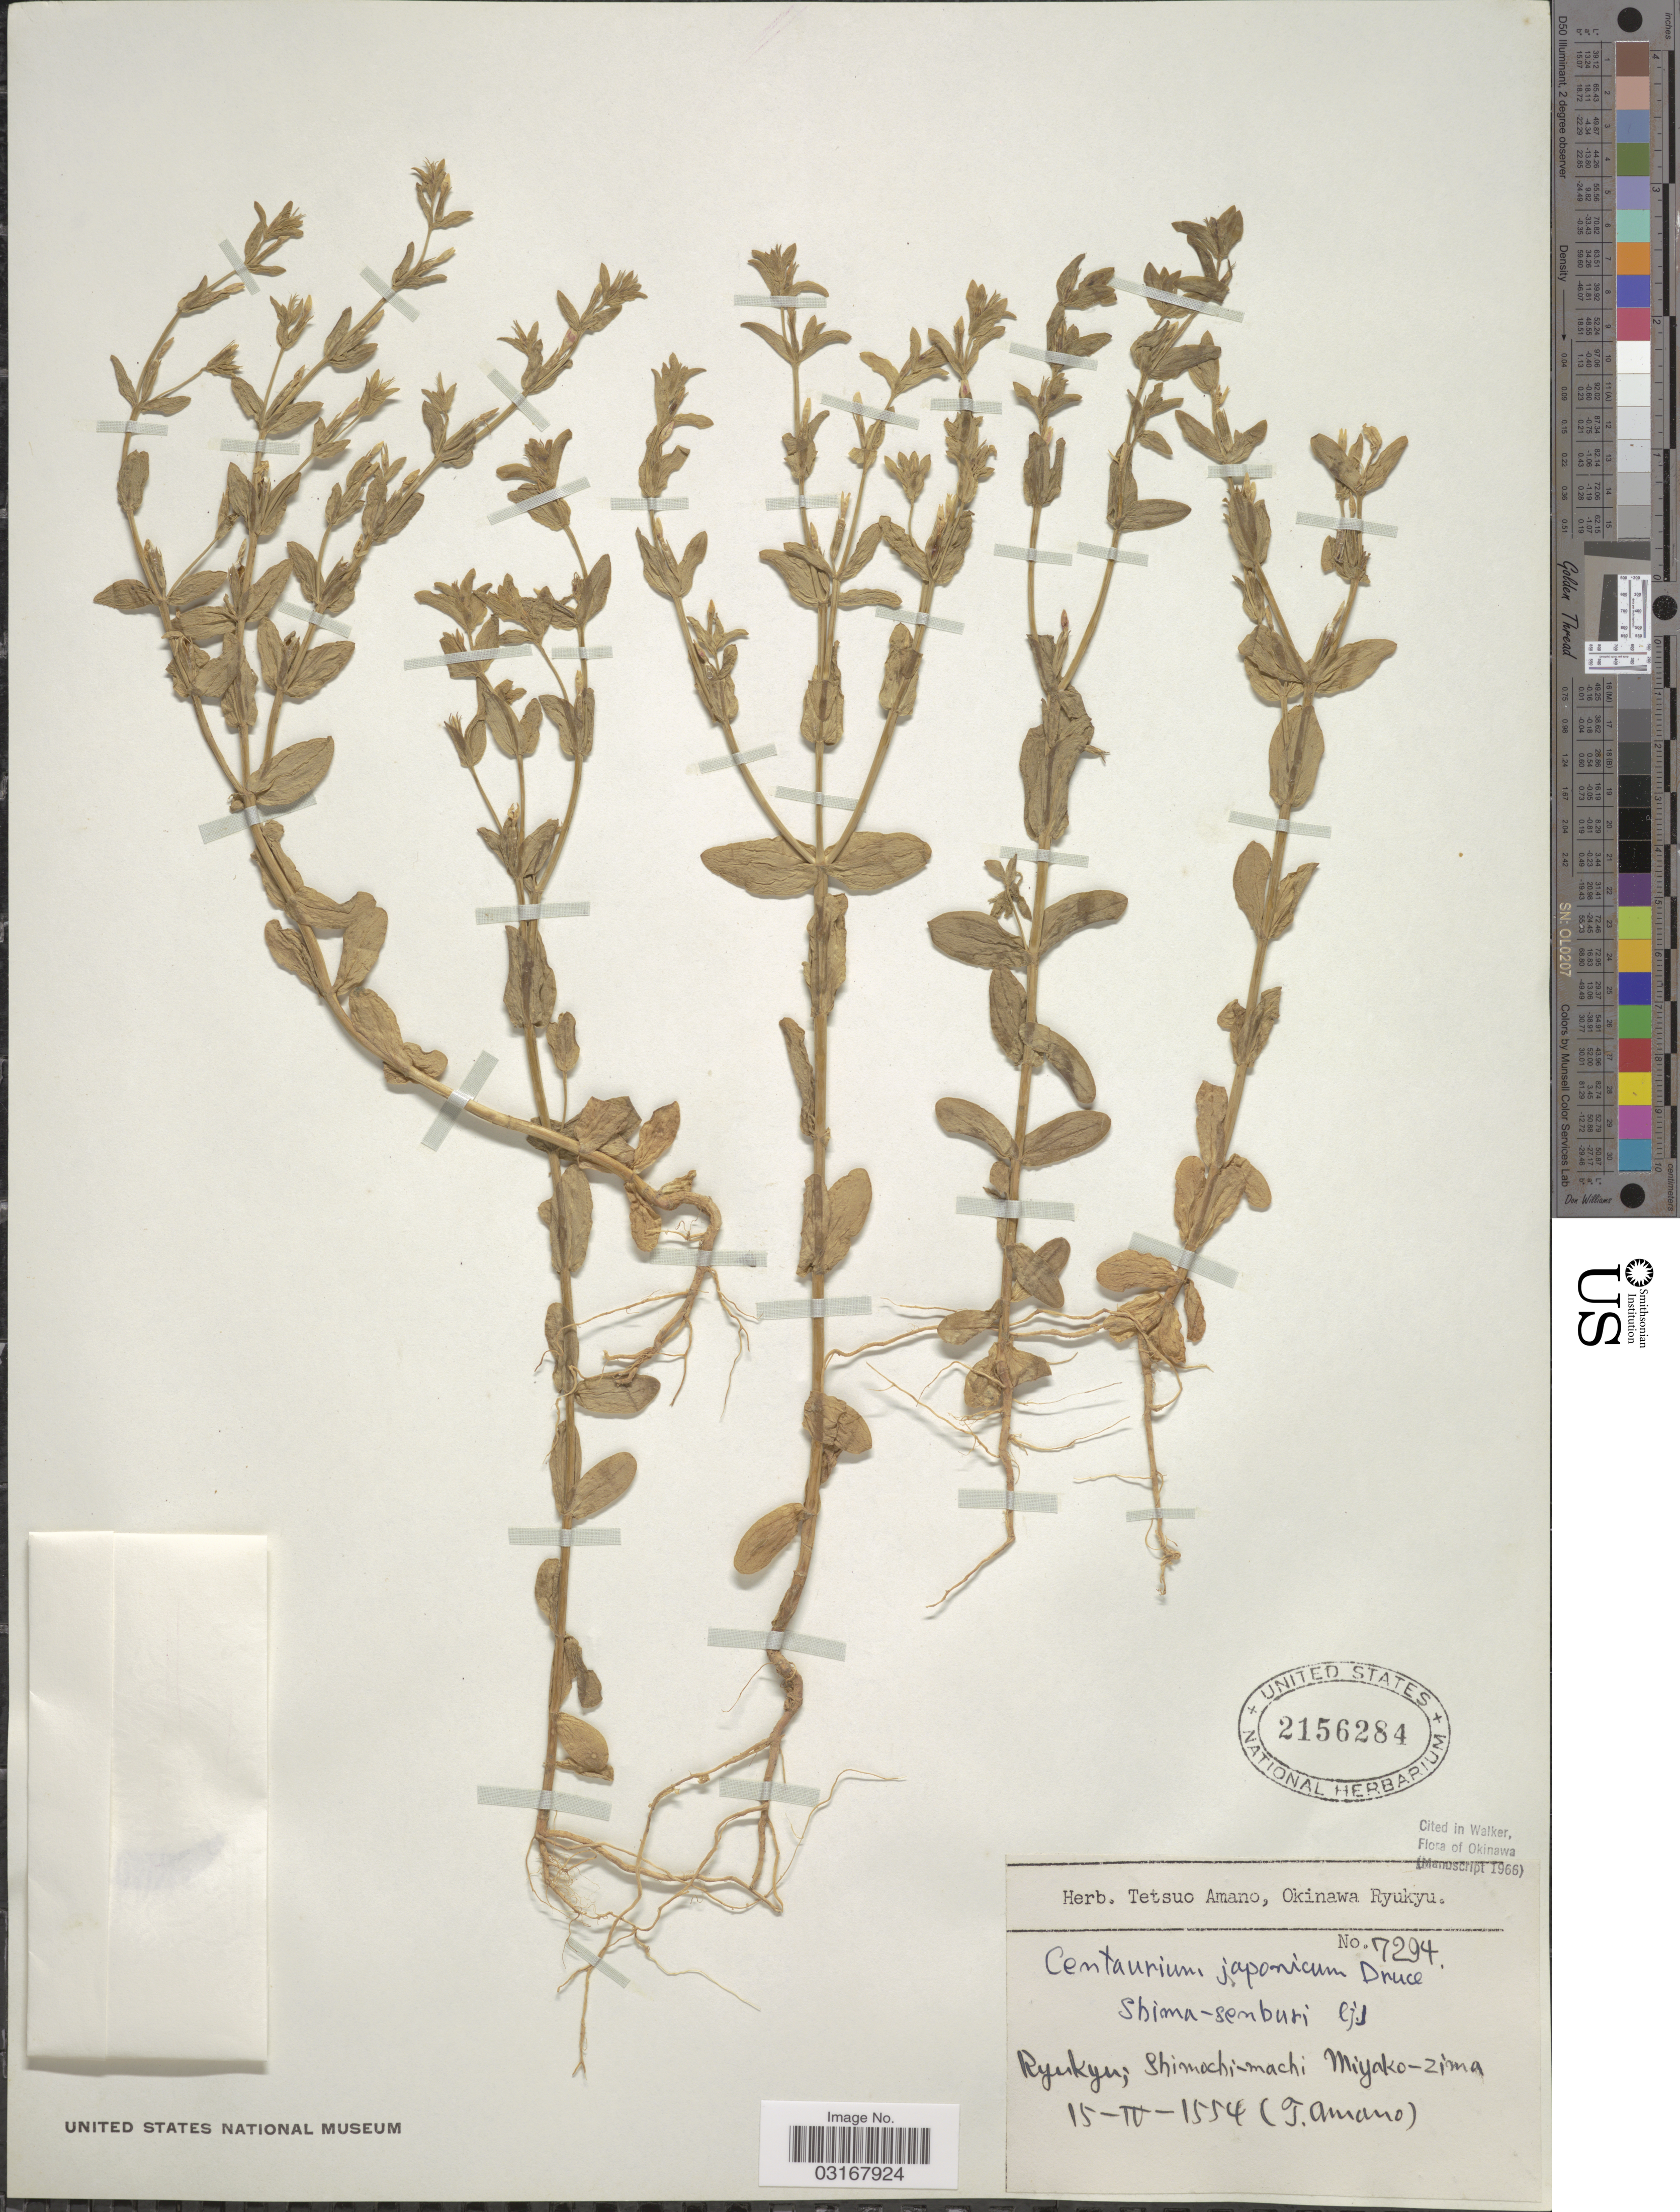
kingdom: Plantae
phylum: Tracheophyta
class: Magnoliopsida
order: Gentianales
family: Gentianaceae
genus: Centaurium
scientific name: Centaurium japonicum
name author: (Maxim.) Druce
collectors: T. Amano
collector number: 7294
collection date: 1994-04-15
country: Japan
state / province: Okinawa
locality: Ryukyu; Shimochi-machi Miyako-zima.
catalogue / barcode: US 2156284